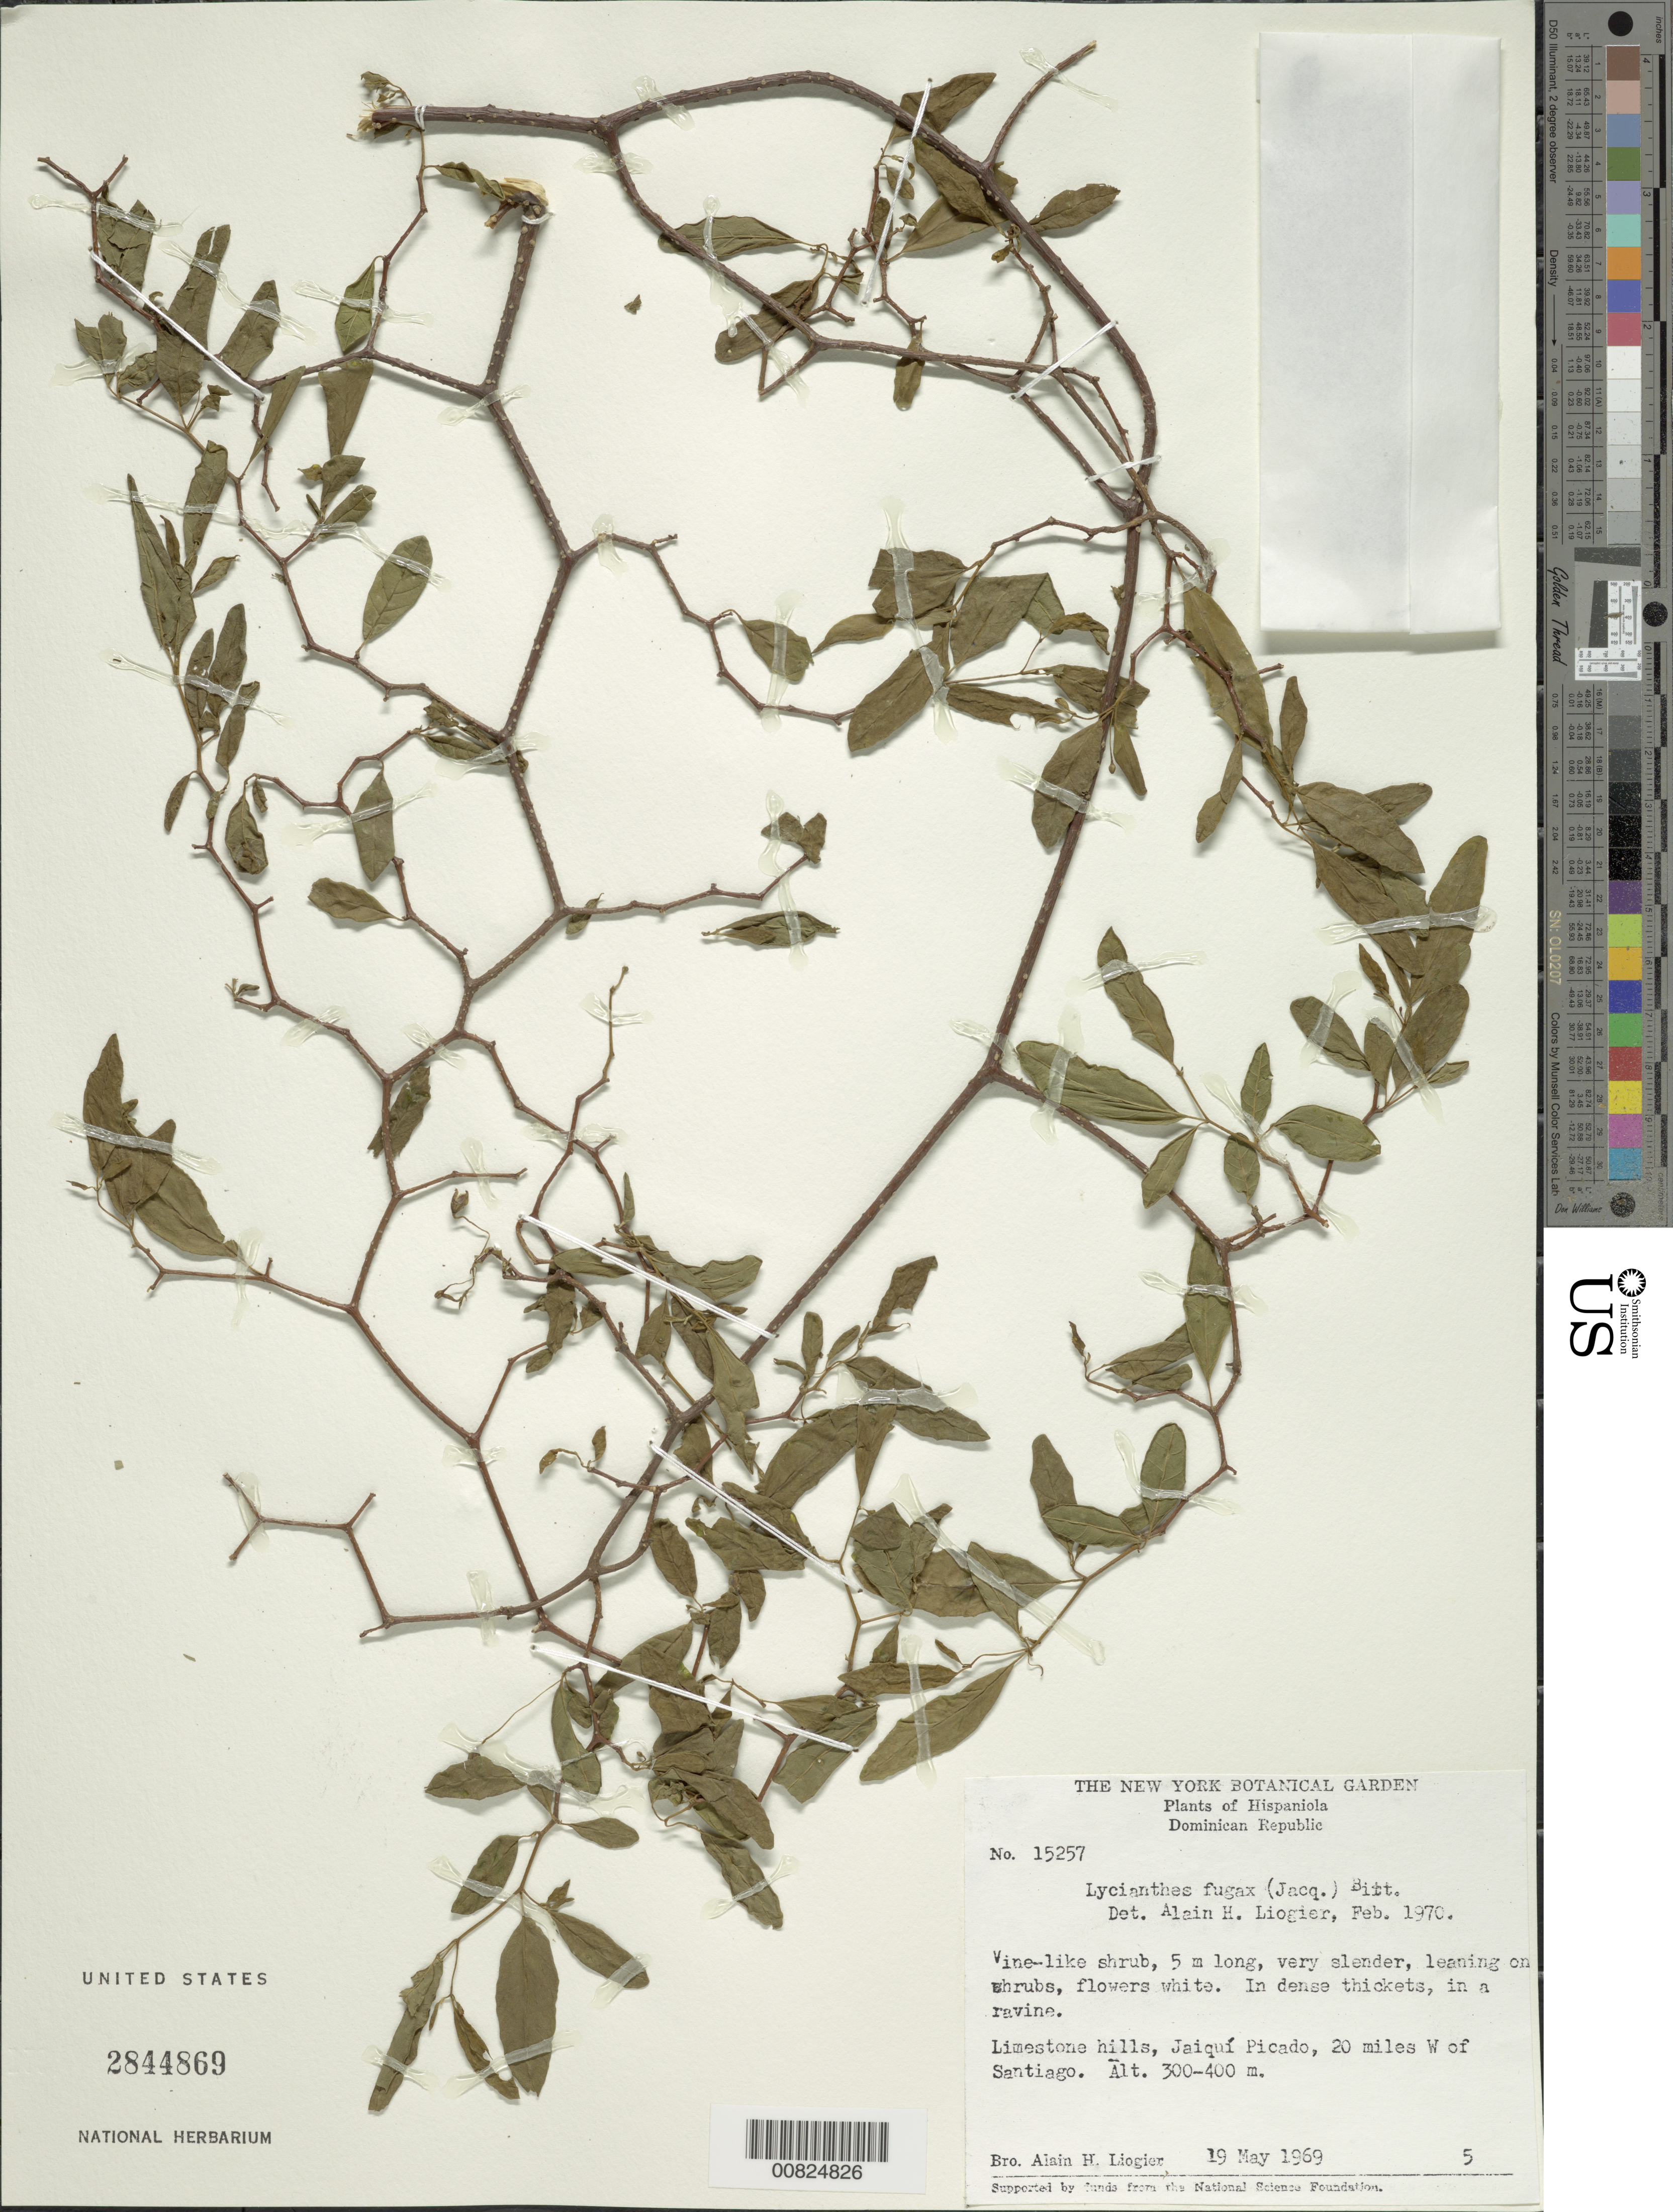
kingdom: Plantae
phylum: Tracheophyta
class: Magnoliopsida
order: Solanales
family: Solanaceae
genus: Lycianthes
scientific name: Lycianthes fugax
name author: (Jacq.) Bitter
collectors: A. H. Liogier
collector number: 15257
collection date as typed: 19 May 1969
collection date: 1969-05-19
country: Dominican Republic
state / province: Santiago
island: Hispaniola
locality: Jaiquí Picado, 20 miles W of Santiago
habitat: In dense thickets in a ravine of limestone hills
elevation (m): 300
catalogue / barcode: US 2844869